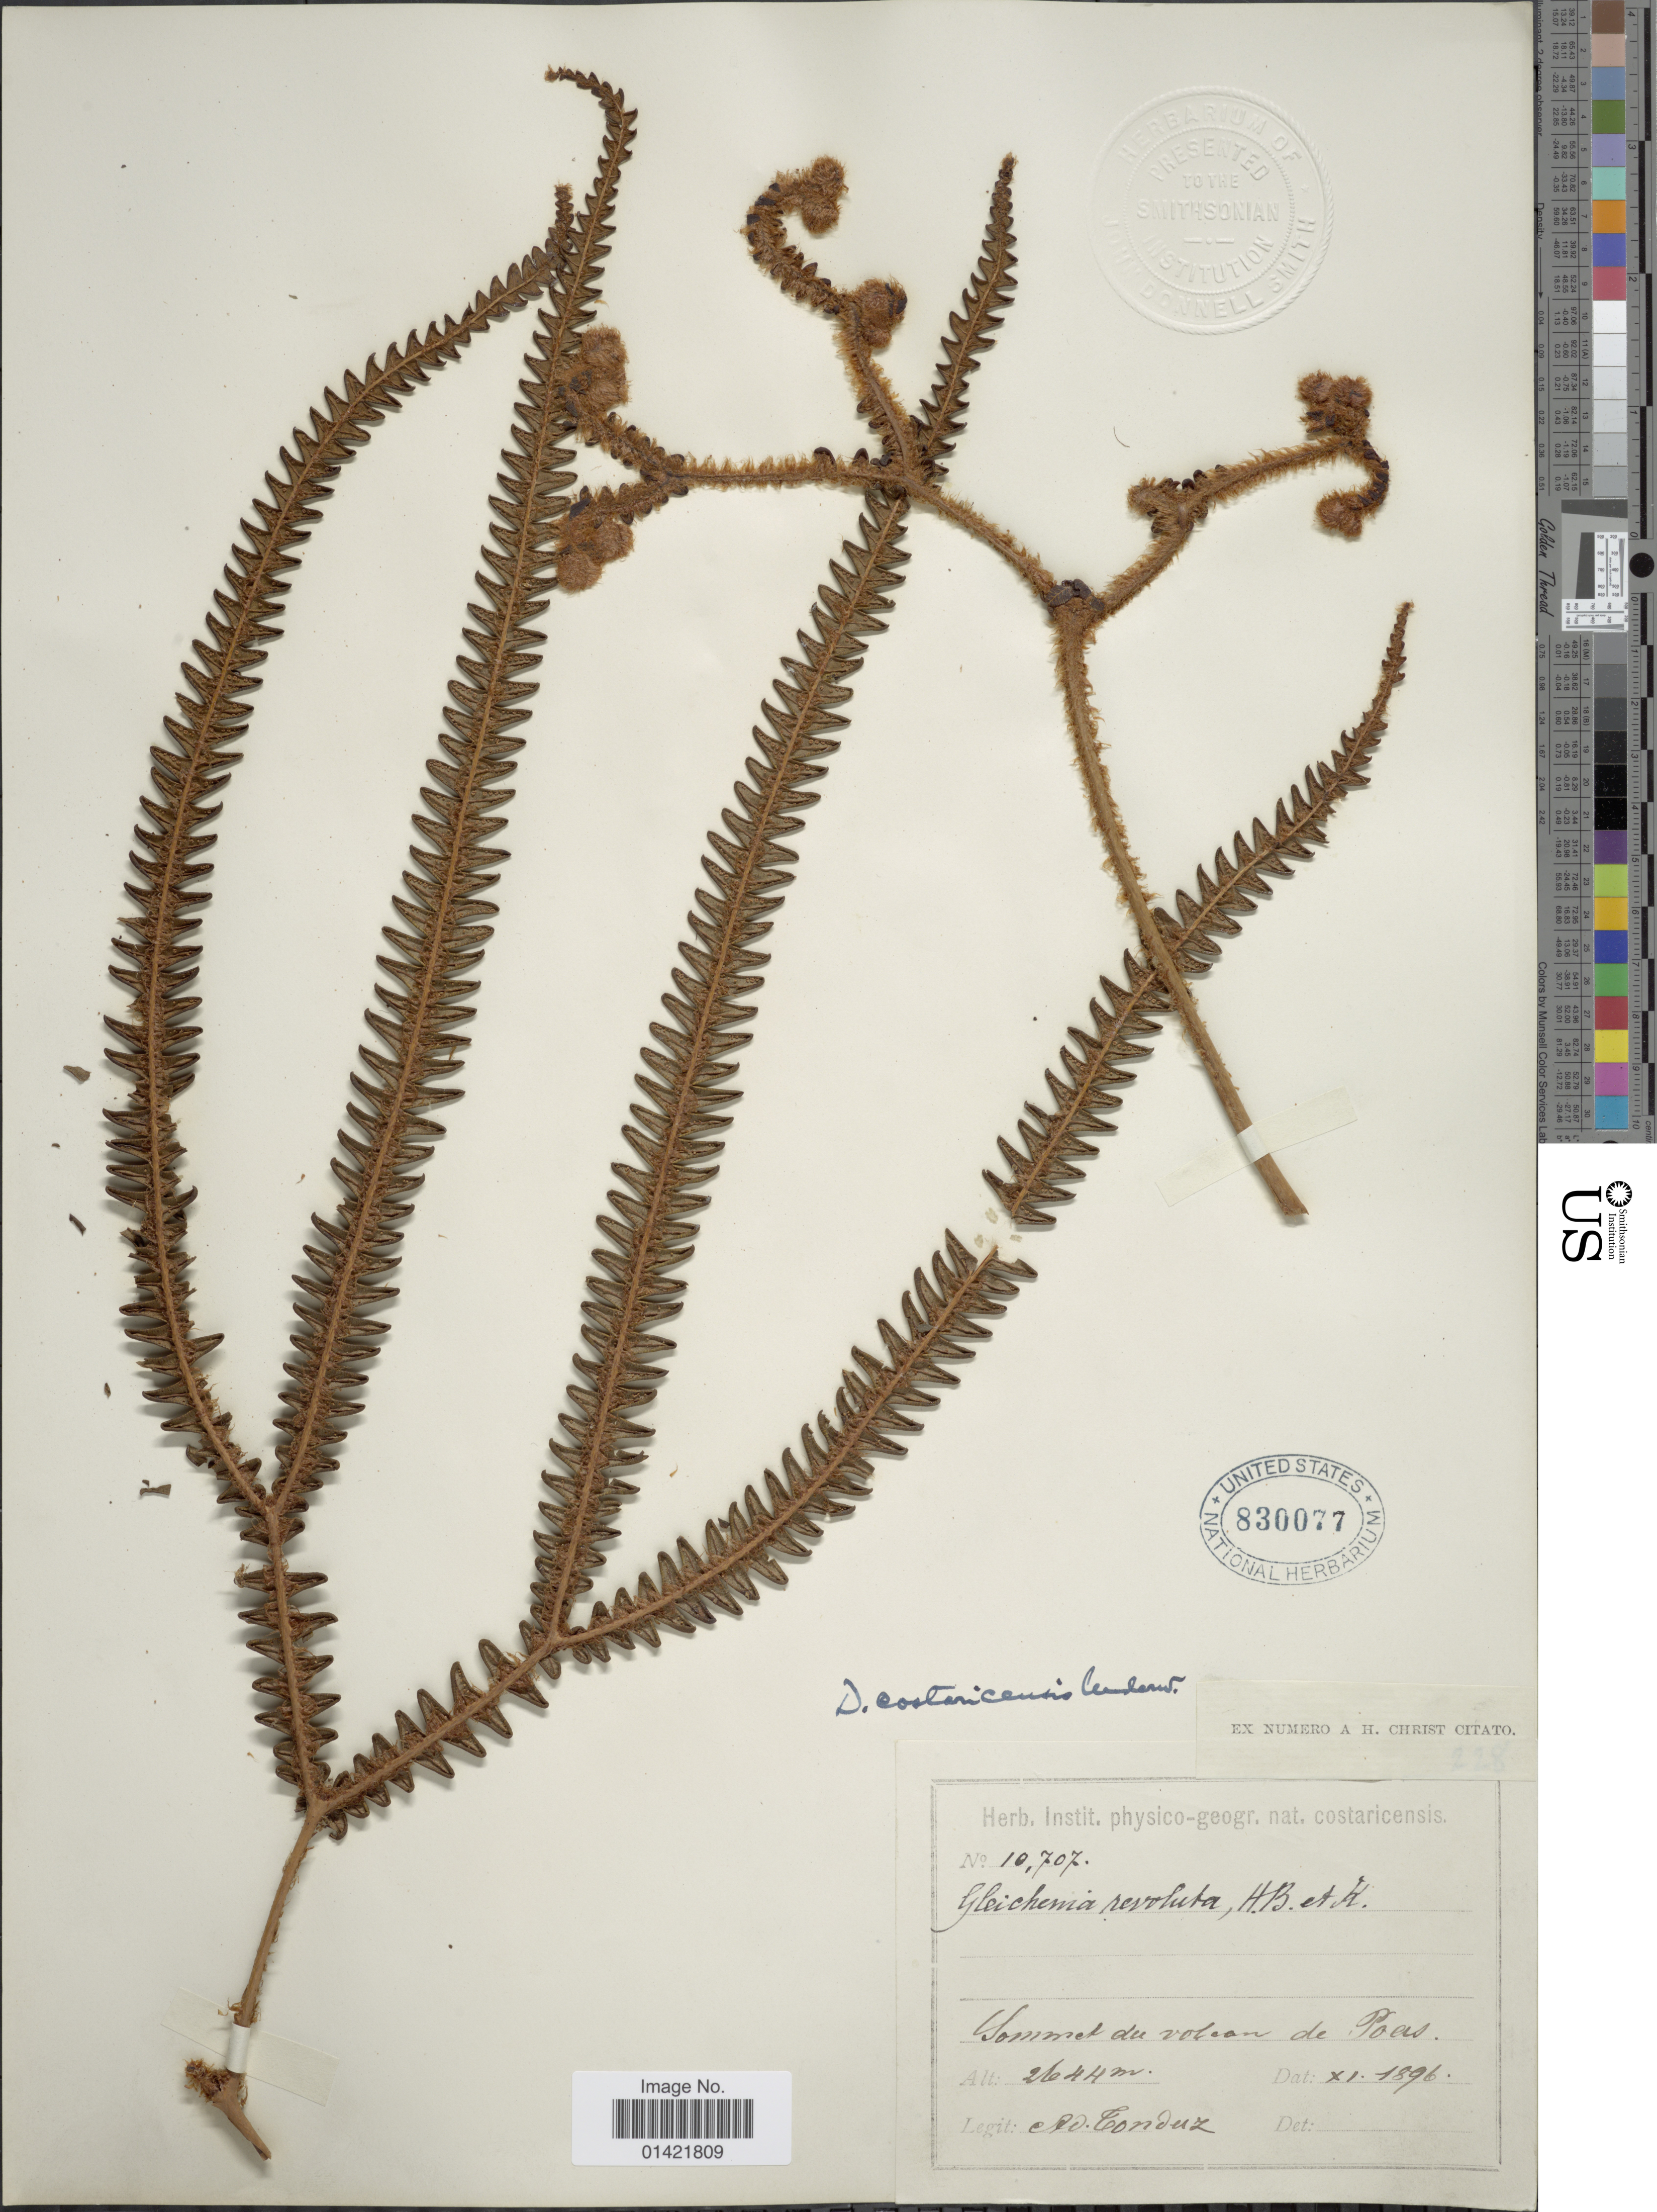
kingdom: Plantae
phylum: Tracheophyta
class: Polypodiopsida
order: Gleicheniales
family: Gleicheniaceae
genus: Sticherus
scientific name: Sticherus revolutus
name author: (Kunth) Ching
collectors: A. Tonduz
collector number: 10707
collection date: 1896-11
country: Costa Rica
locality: Sommet du volcan de Poas.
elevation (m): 2644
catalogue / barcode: US 830077